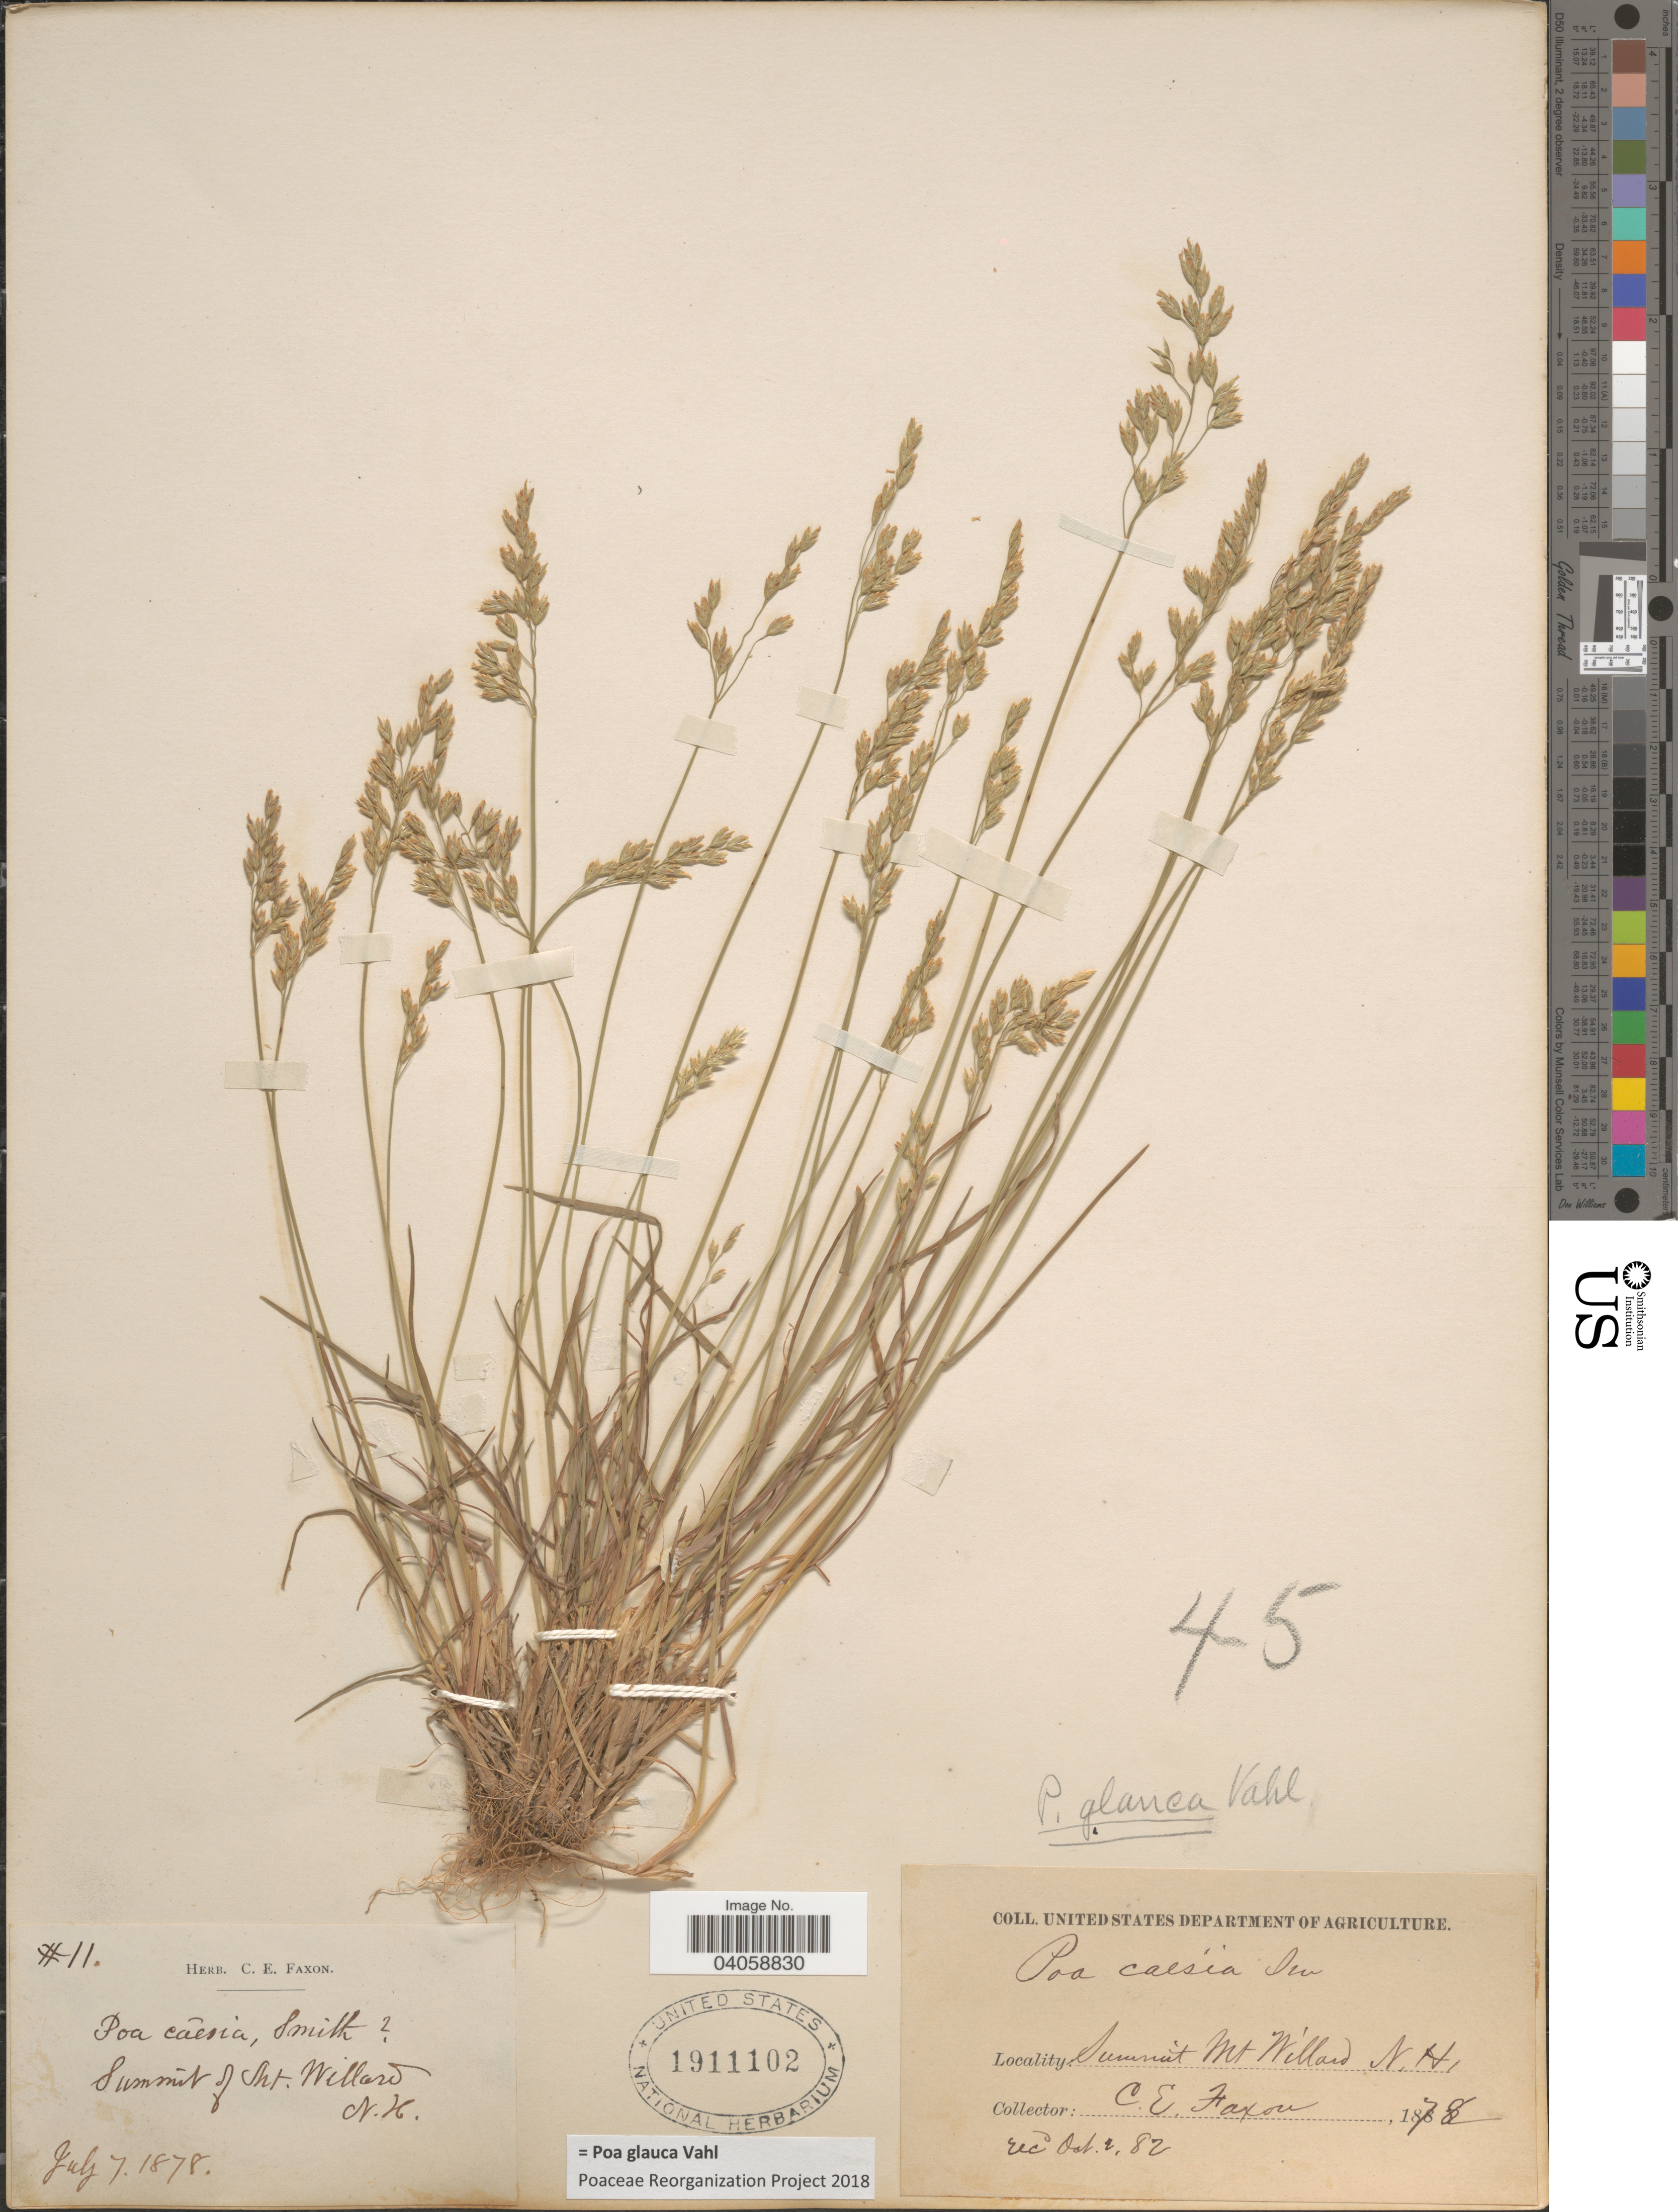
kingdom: Plantae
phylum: Tracheophyta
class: Liliopsida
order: Poales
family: Poaceae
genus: Poa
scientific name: Poa glauca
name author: Vahl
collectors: C. Faxon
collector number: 11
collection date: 1878-07-07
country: United States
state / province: New Hampshire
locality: Summit of Mt. Willard.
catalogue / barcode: US 1911102